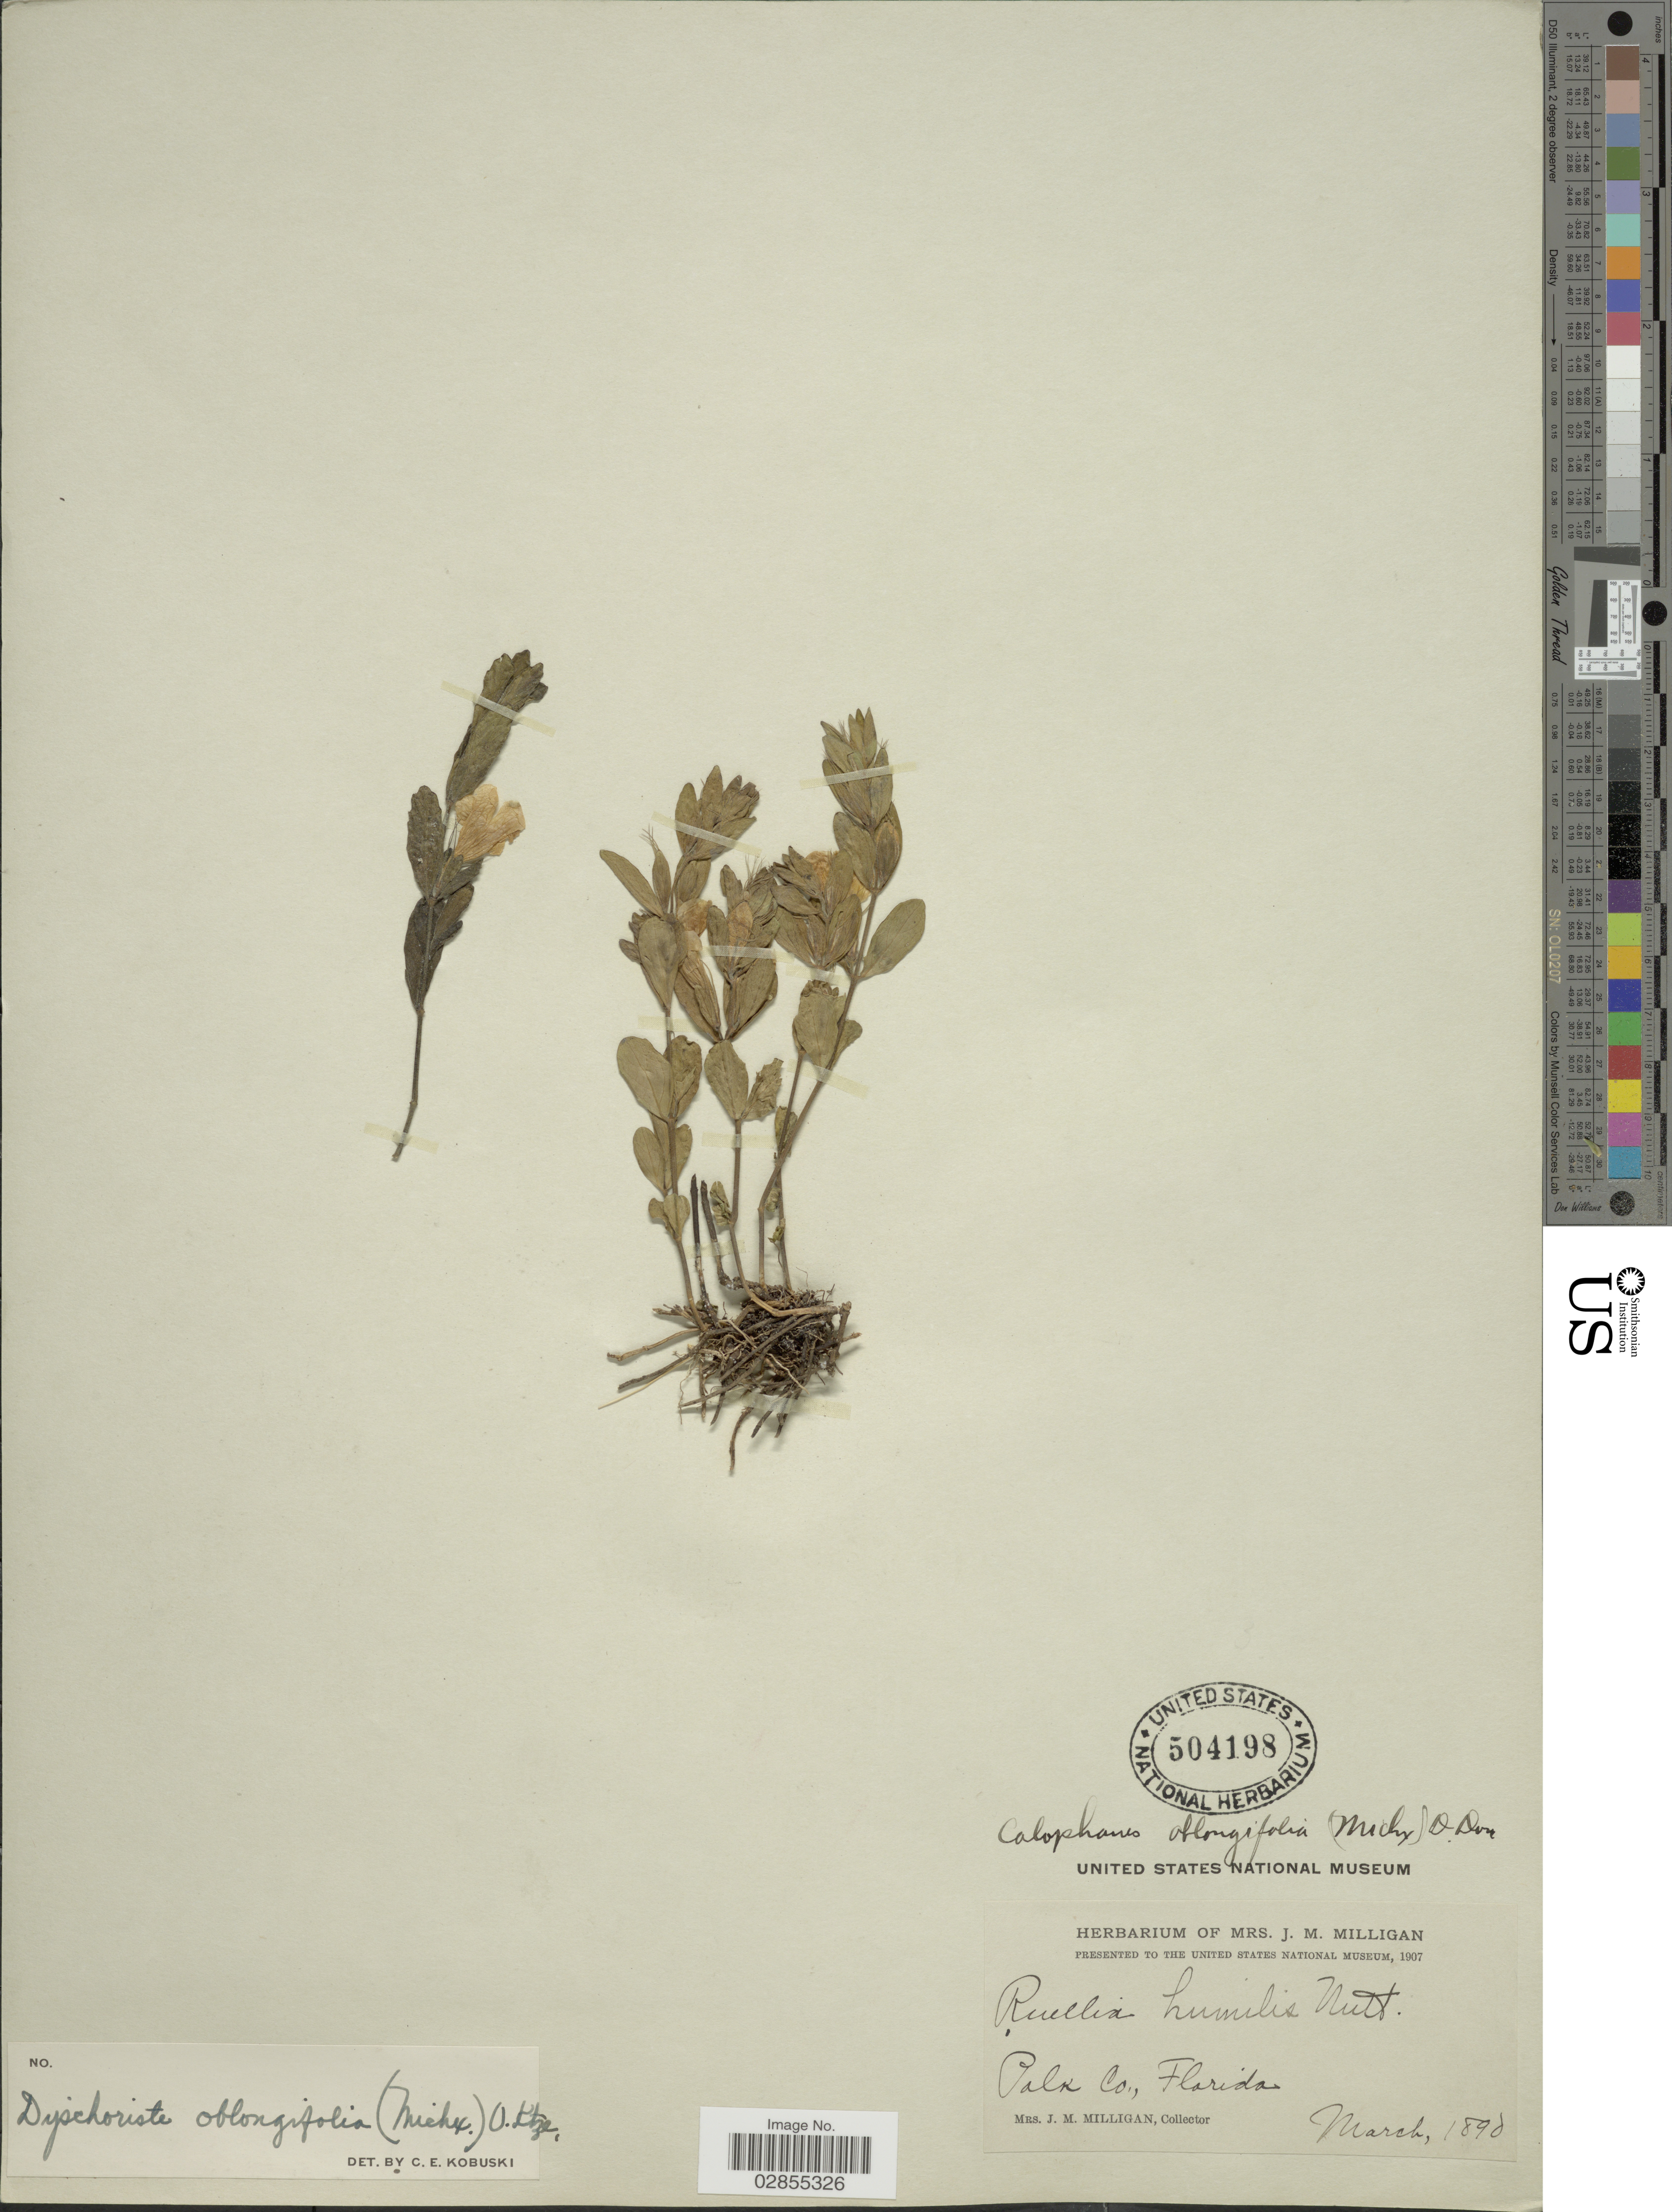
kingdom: Plantae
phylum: Tracheophyta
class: Magnoliopsida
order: Lamiales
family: Acanthaceae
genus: Dyschoriste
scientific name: Dyschoriste oblongifolia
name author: (Michx.) Kuntze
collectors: J. Milligan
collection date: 1890-03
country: United States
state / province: Florida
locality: Palk Co.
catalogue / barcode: US 504198